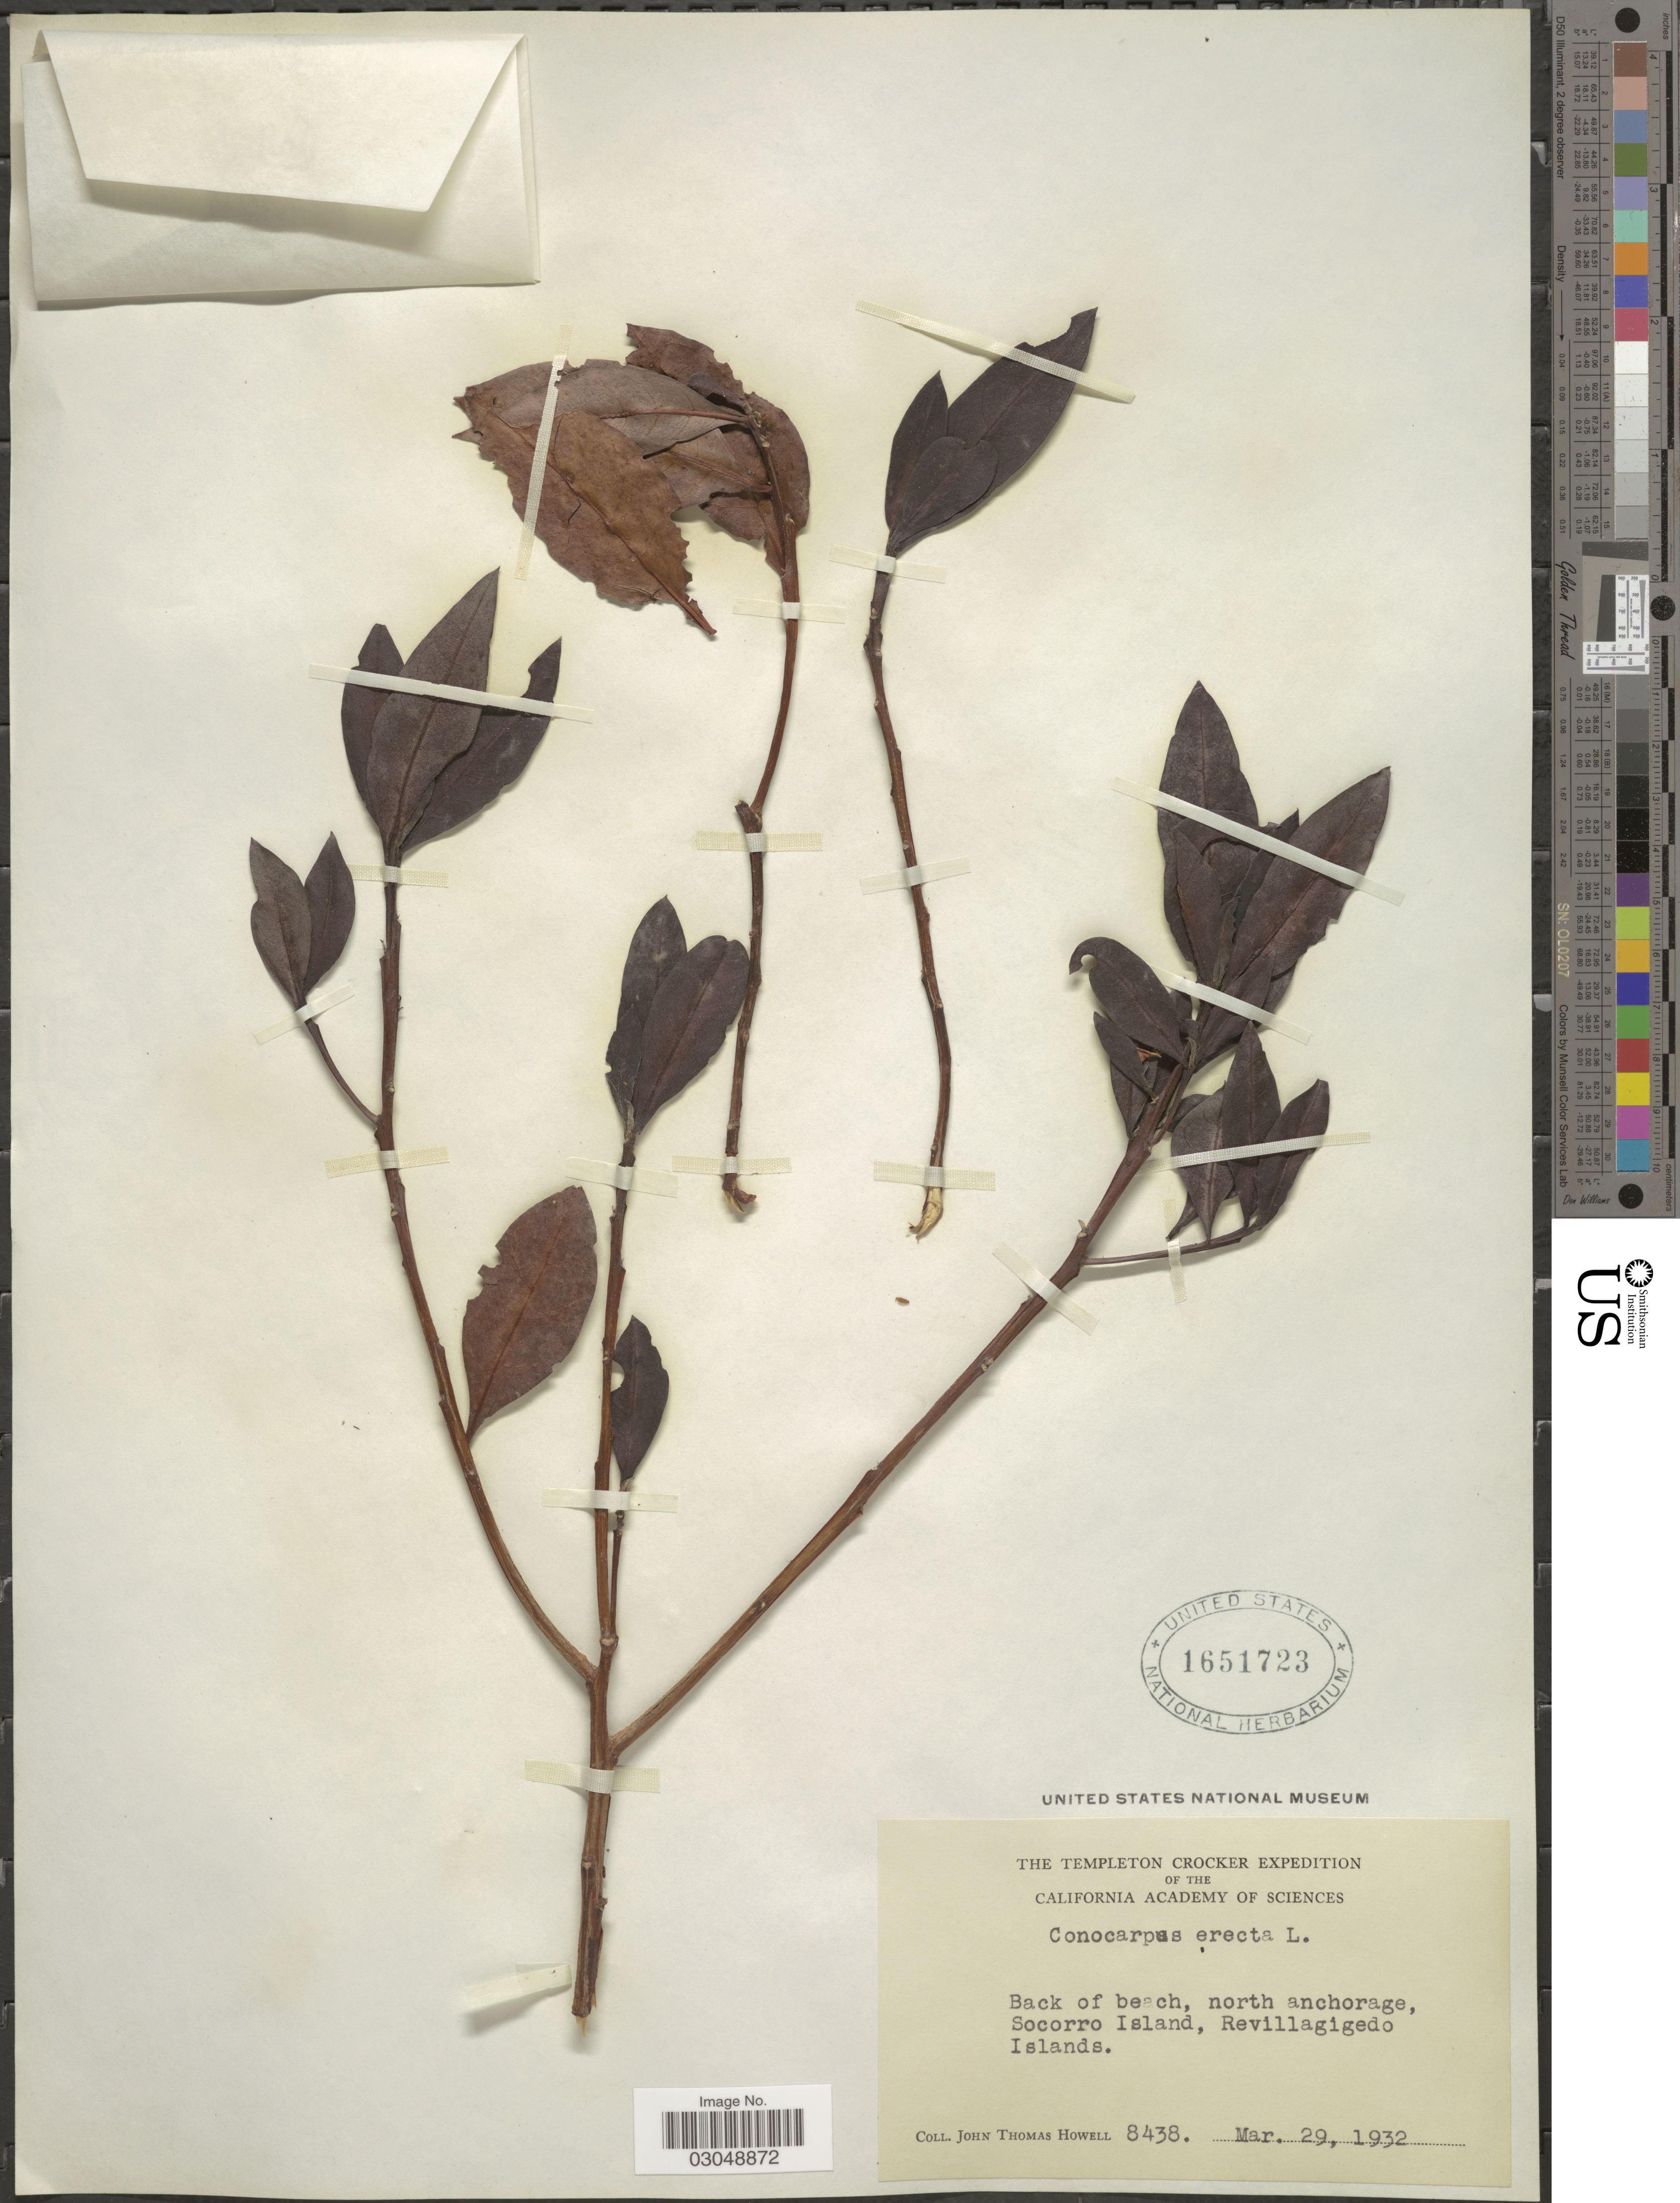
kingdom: Plantae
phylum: Tracheophyta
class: Magnoliopsida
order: Myrtales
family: Combretaceae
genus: Conocarpus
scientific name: Conocarpus erectus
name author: L.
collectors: J. T. Howell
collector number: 8438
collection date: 1932-03-29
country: Mexico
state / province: Colima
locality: Back of beach, north anchorage, Socorro Island, Revillagigedo Islands.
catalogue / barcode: US 1651723